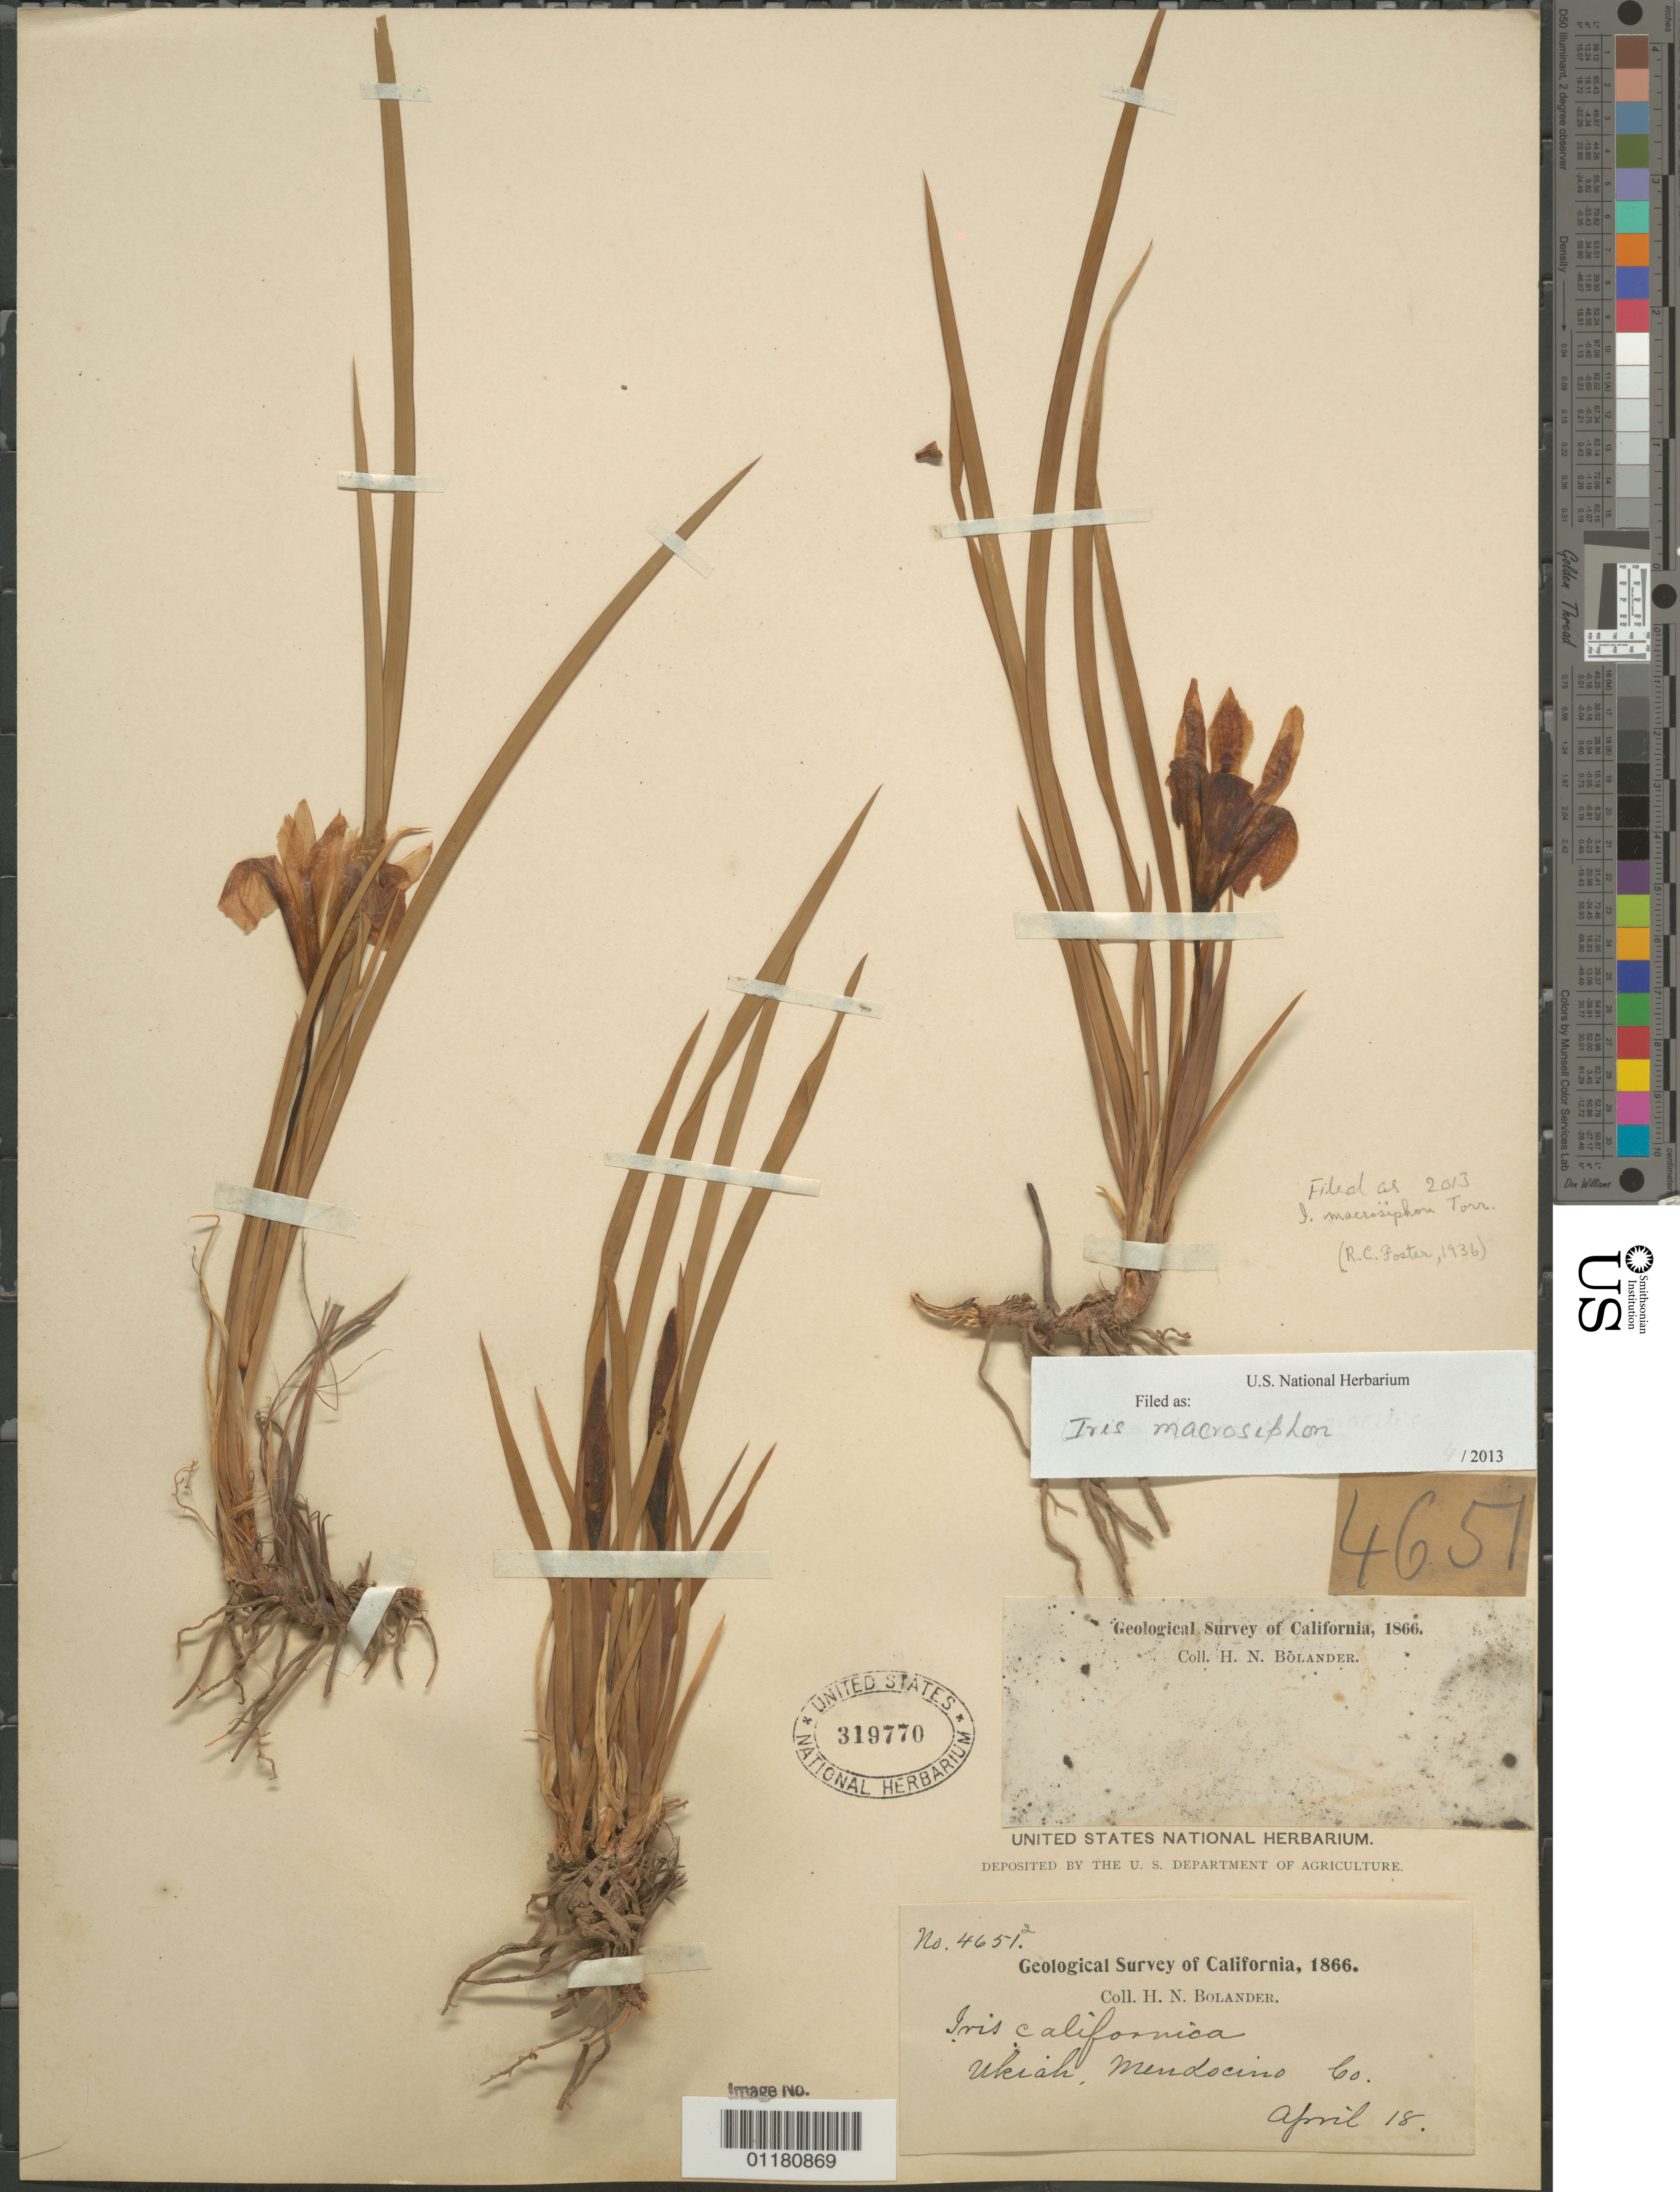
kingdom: Plantae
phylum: Tracheophyta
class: Liliopsida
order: Asparagales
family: Iridaceae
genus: Iris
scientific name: Iris macrosiphon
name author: Torr.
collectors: H. Bolander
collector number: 4651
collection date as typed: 18 Apr 1866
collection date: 1866-04-18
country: United States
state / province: California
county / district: Mendocino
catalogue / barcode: US 319770